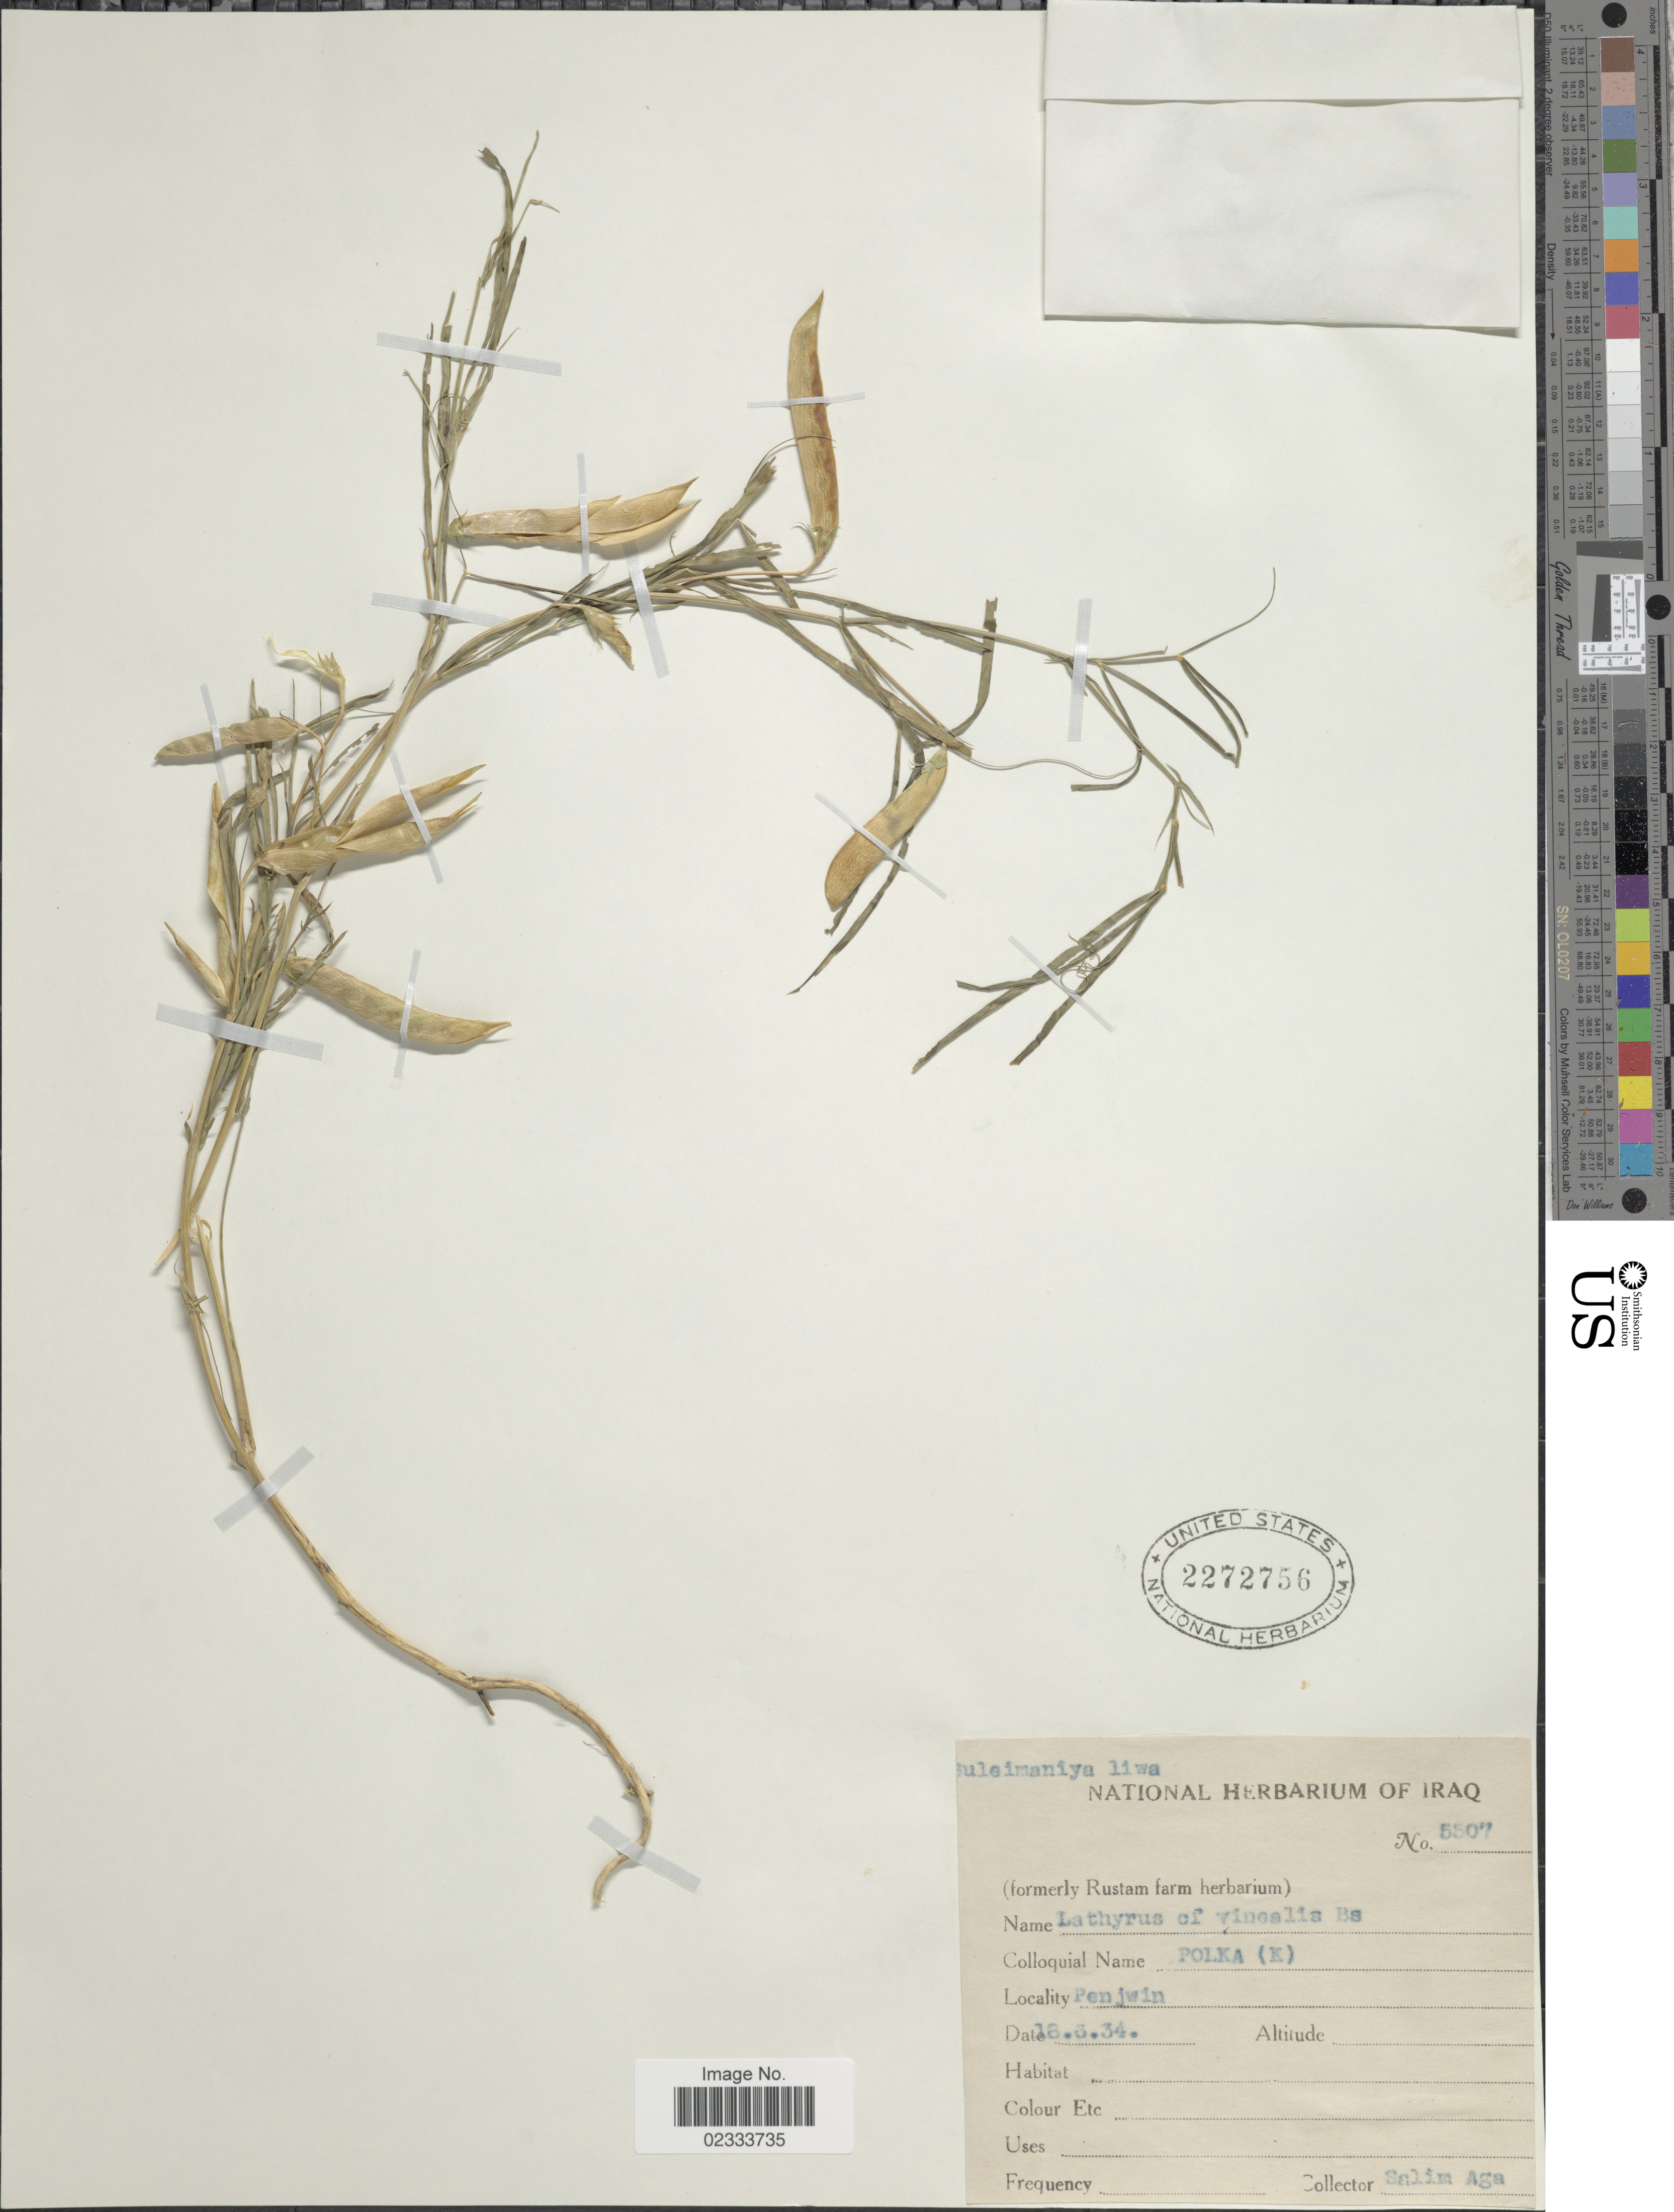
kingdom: Plantae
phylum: Tracheophyta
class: Magnoliopsida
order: Fabales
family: Fabaceae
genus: Lathyrus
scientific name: Lathyrus vinealis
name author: Boiss. & Noë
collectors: S. Aga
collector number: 5507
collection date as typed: Transcribed d/m/y: 18/6/34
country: Iraq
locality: Penjwin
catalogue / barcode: US 2272756